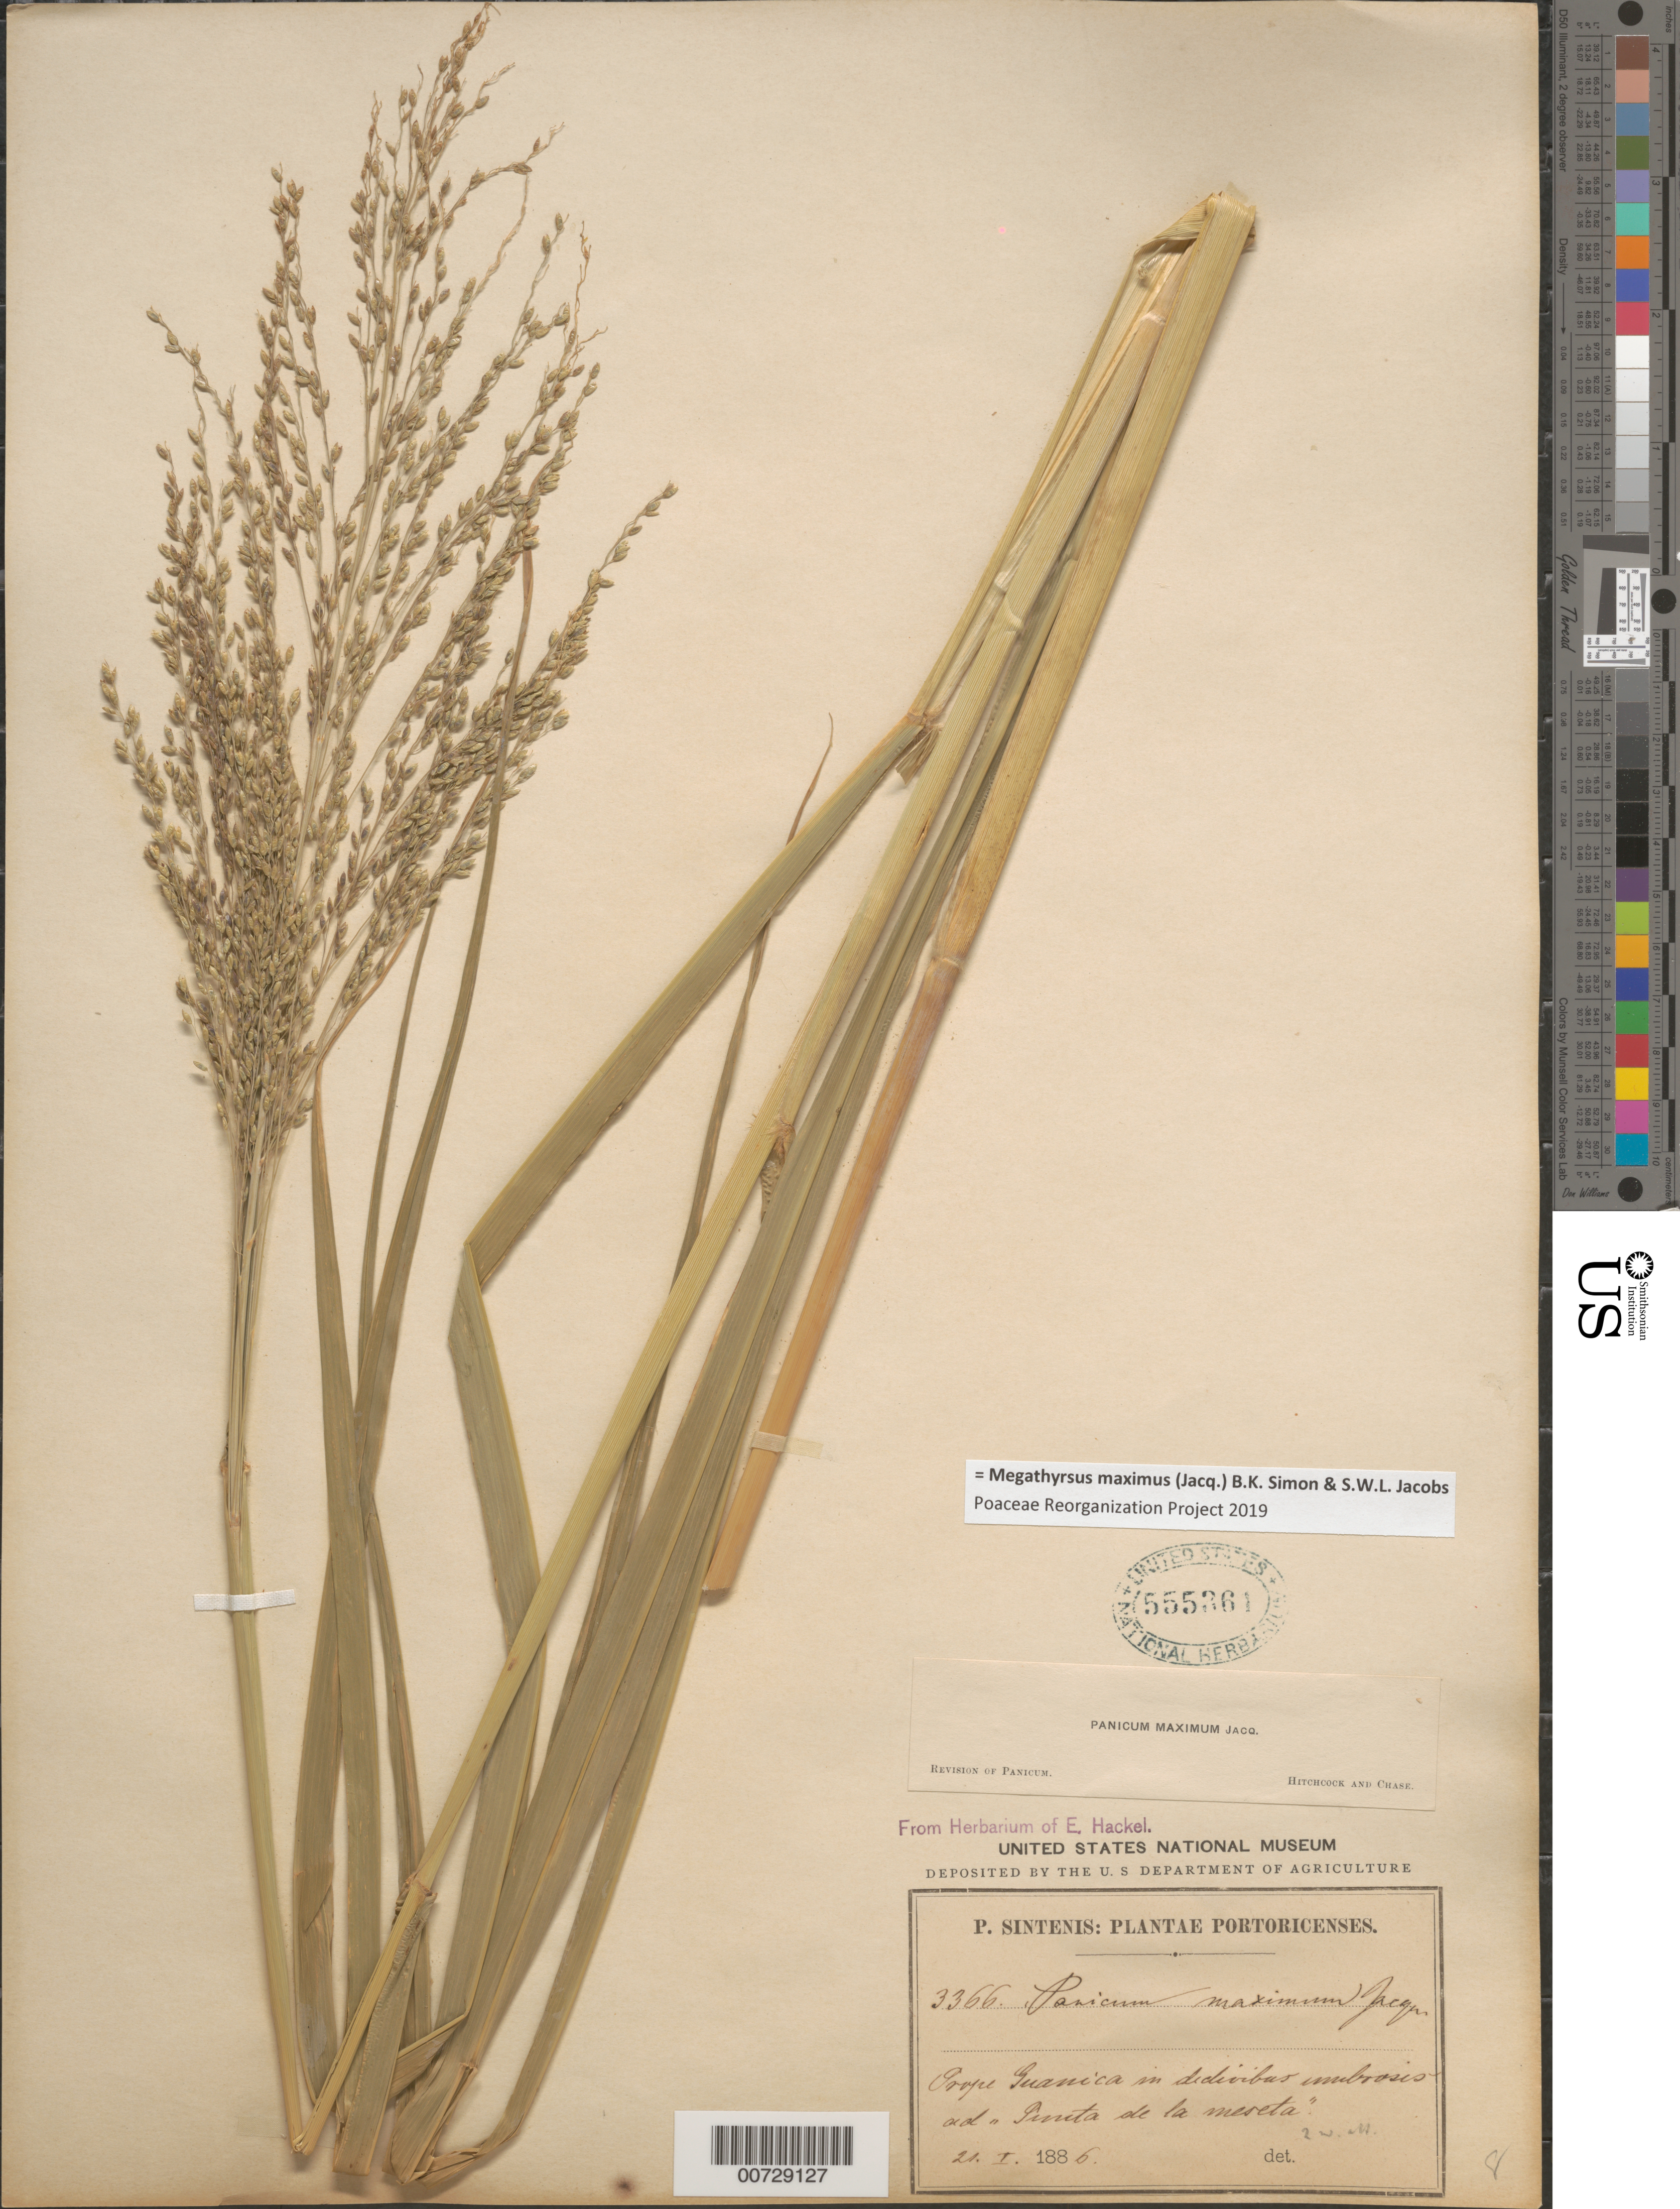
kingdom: Plantae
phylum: Tracheophyta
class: Liliopsida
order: Poales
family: Poaceae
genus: Megathyrsus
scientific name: Megathyrsus maximus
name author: (Jacq.) B.K. Simon & S.W.L. Jacobs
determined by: Hitchcock, Albert S.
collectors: P. Sintenis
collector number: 3366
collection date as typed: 21 Jan 1886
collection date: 1886-01-21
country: Puerto Rico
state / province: Guánica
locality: Prope Guanica, ad "Punta de la Meseta"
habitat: In declivibus umbrosis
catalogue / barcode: US 555361